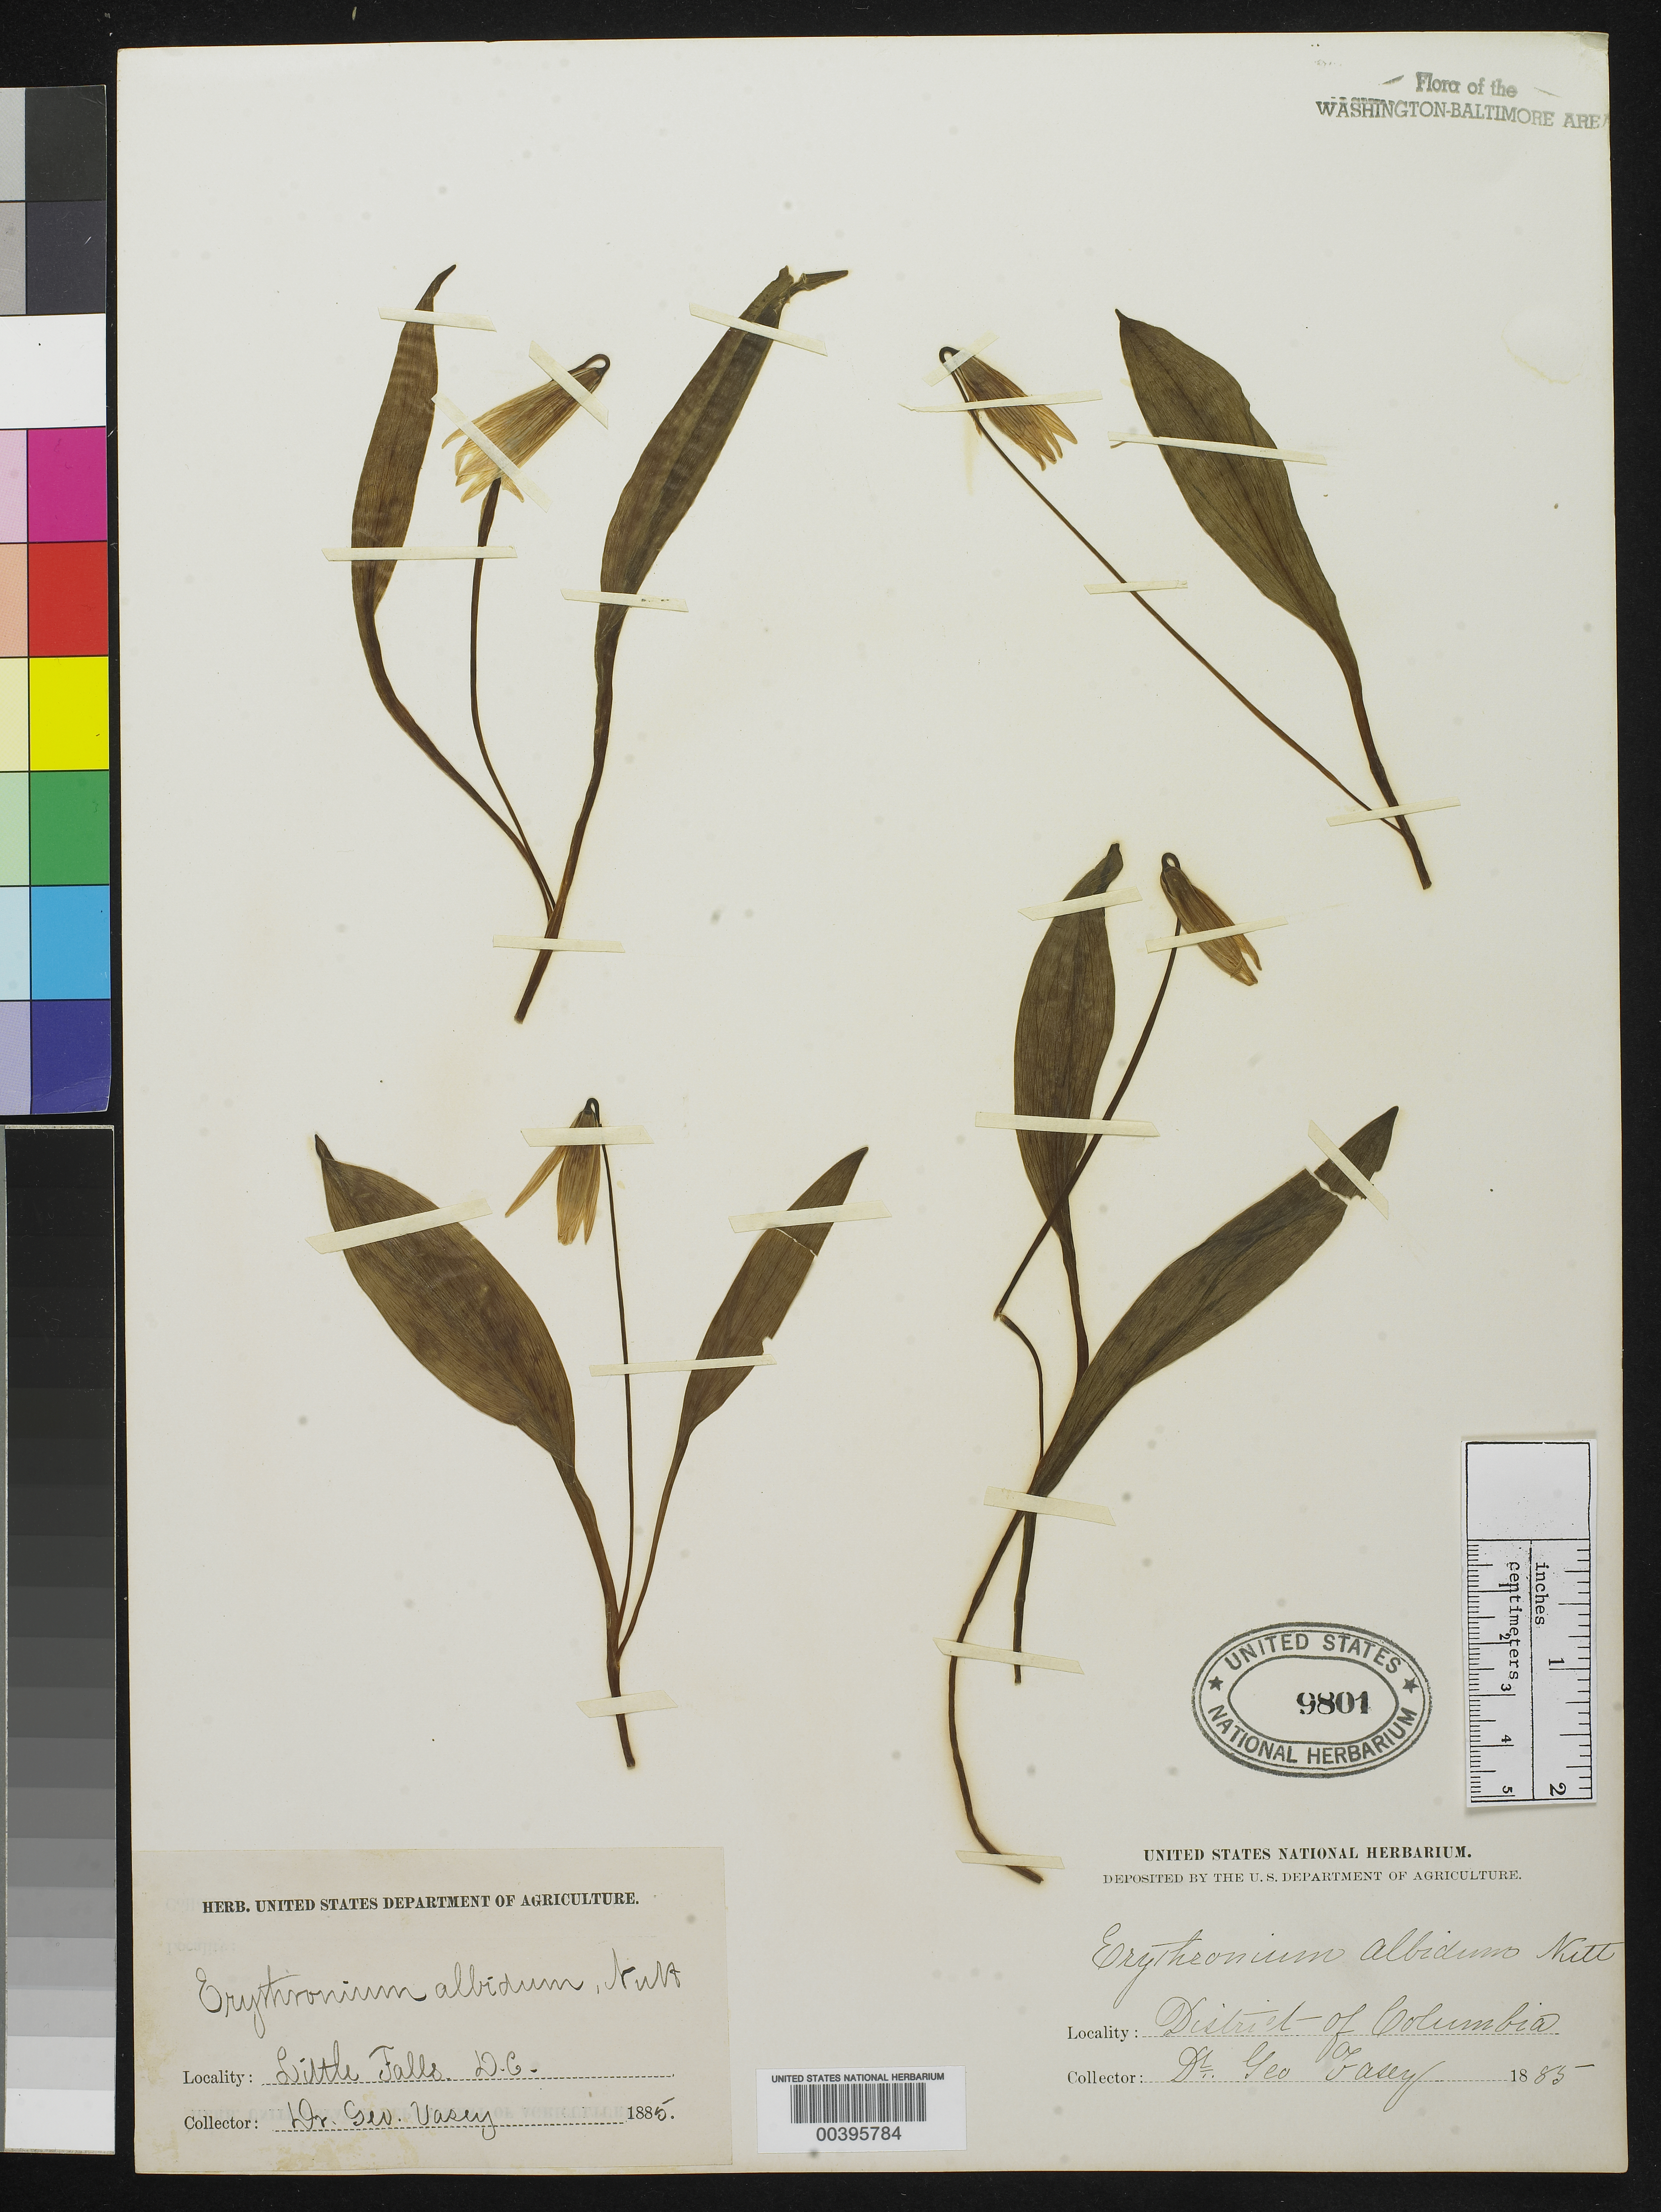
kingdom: Plantae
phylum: Tracheophyta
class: Liliopsida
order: Liliales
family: Liliaceae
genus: Erythronium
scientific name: Erythronium albidum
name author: Nutt.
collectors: G. Vasey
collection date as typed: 1885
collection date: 1885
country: United States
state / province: District of Columbia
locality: Little Falls C. and O. Canal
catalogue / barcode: US 9801